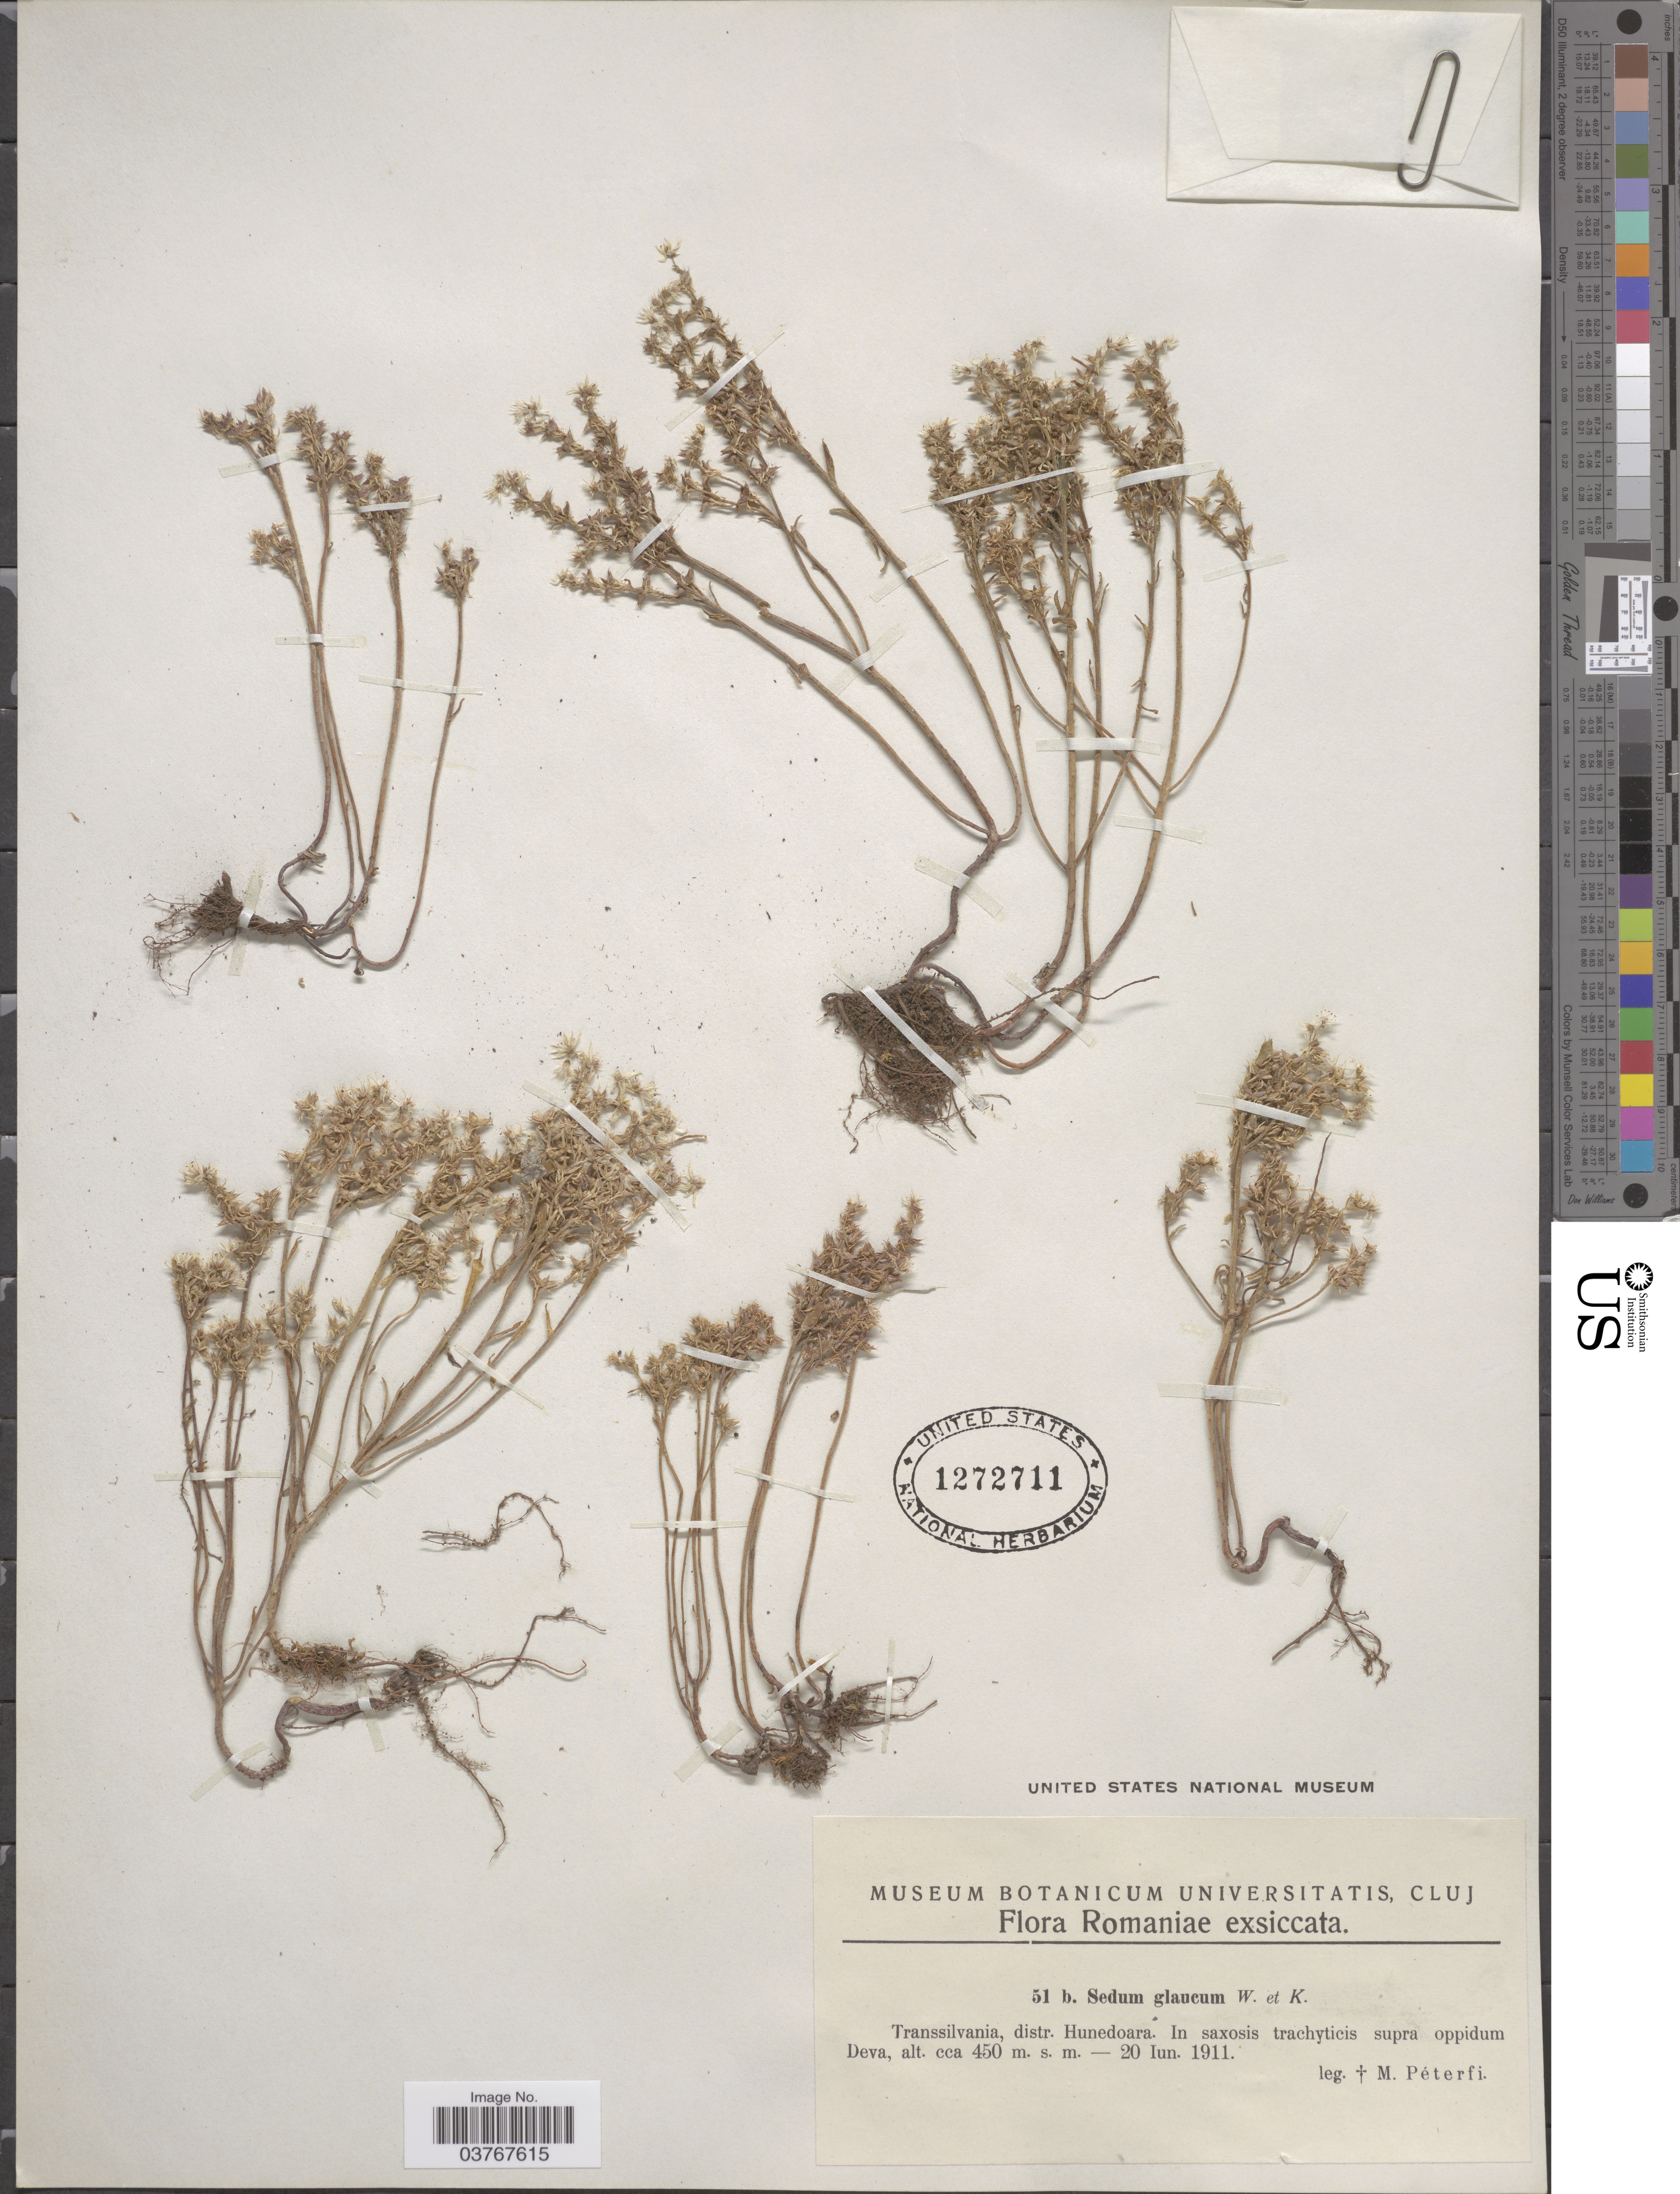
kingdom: Plantae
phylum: Tracheophyta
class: Magnoliopsida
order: Saxifragales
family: Crassulaceae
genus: Sedum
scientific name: Sedum glaucum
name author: Waldst. & Kit.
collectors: M. Péterfi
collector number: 51b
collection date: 1911-06-20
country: Romania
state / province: Hunedoara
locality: Transsilvania, distr. Hunedoara. In saxosis trachyticis supra oppidum Deva.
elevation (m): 450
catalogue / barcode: US 1272711